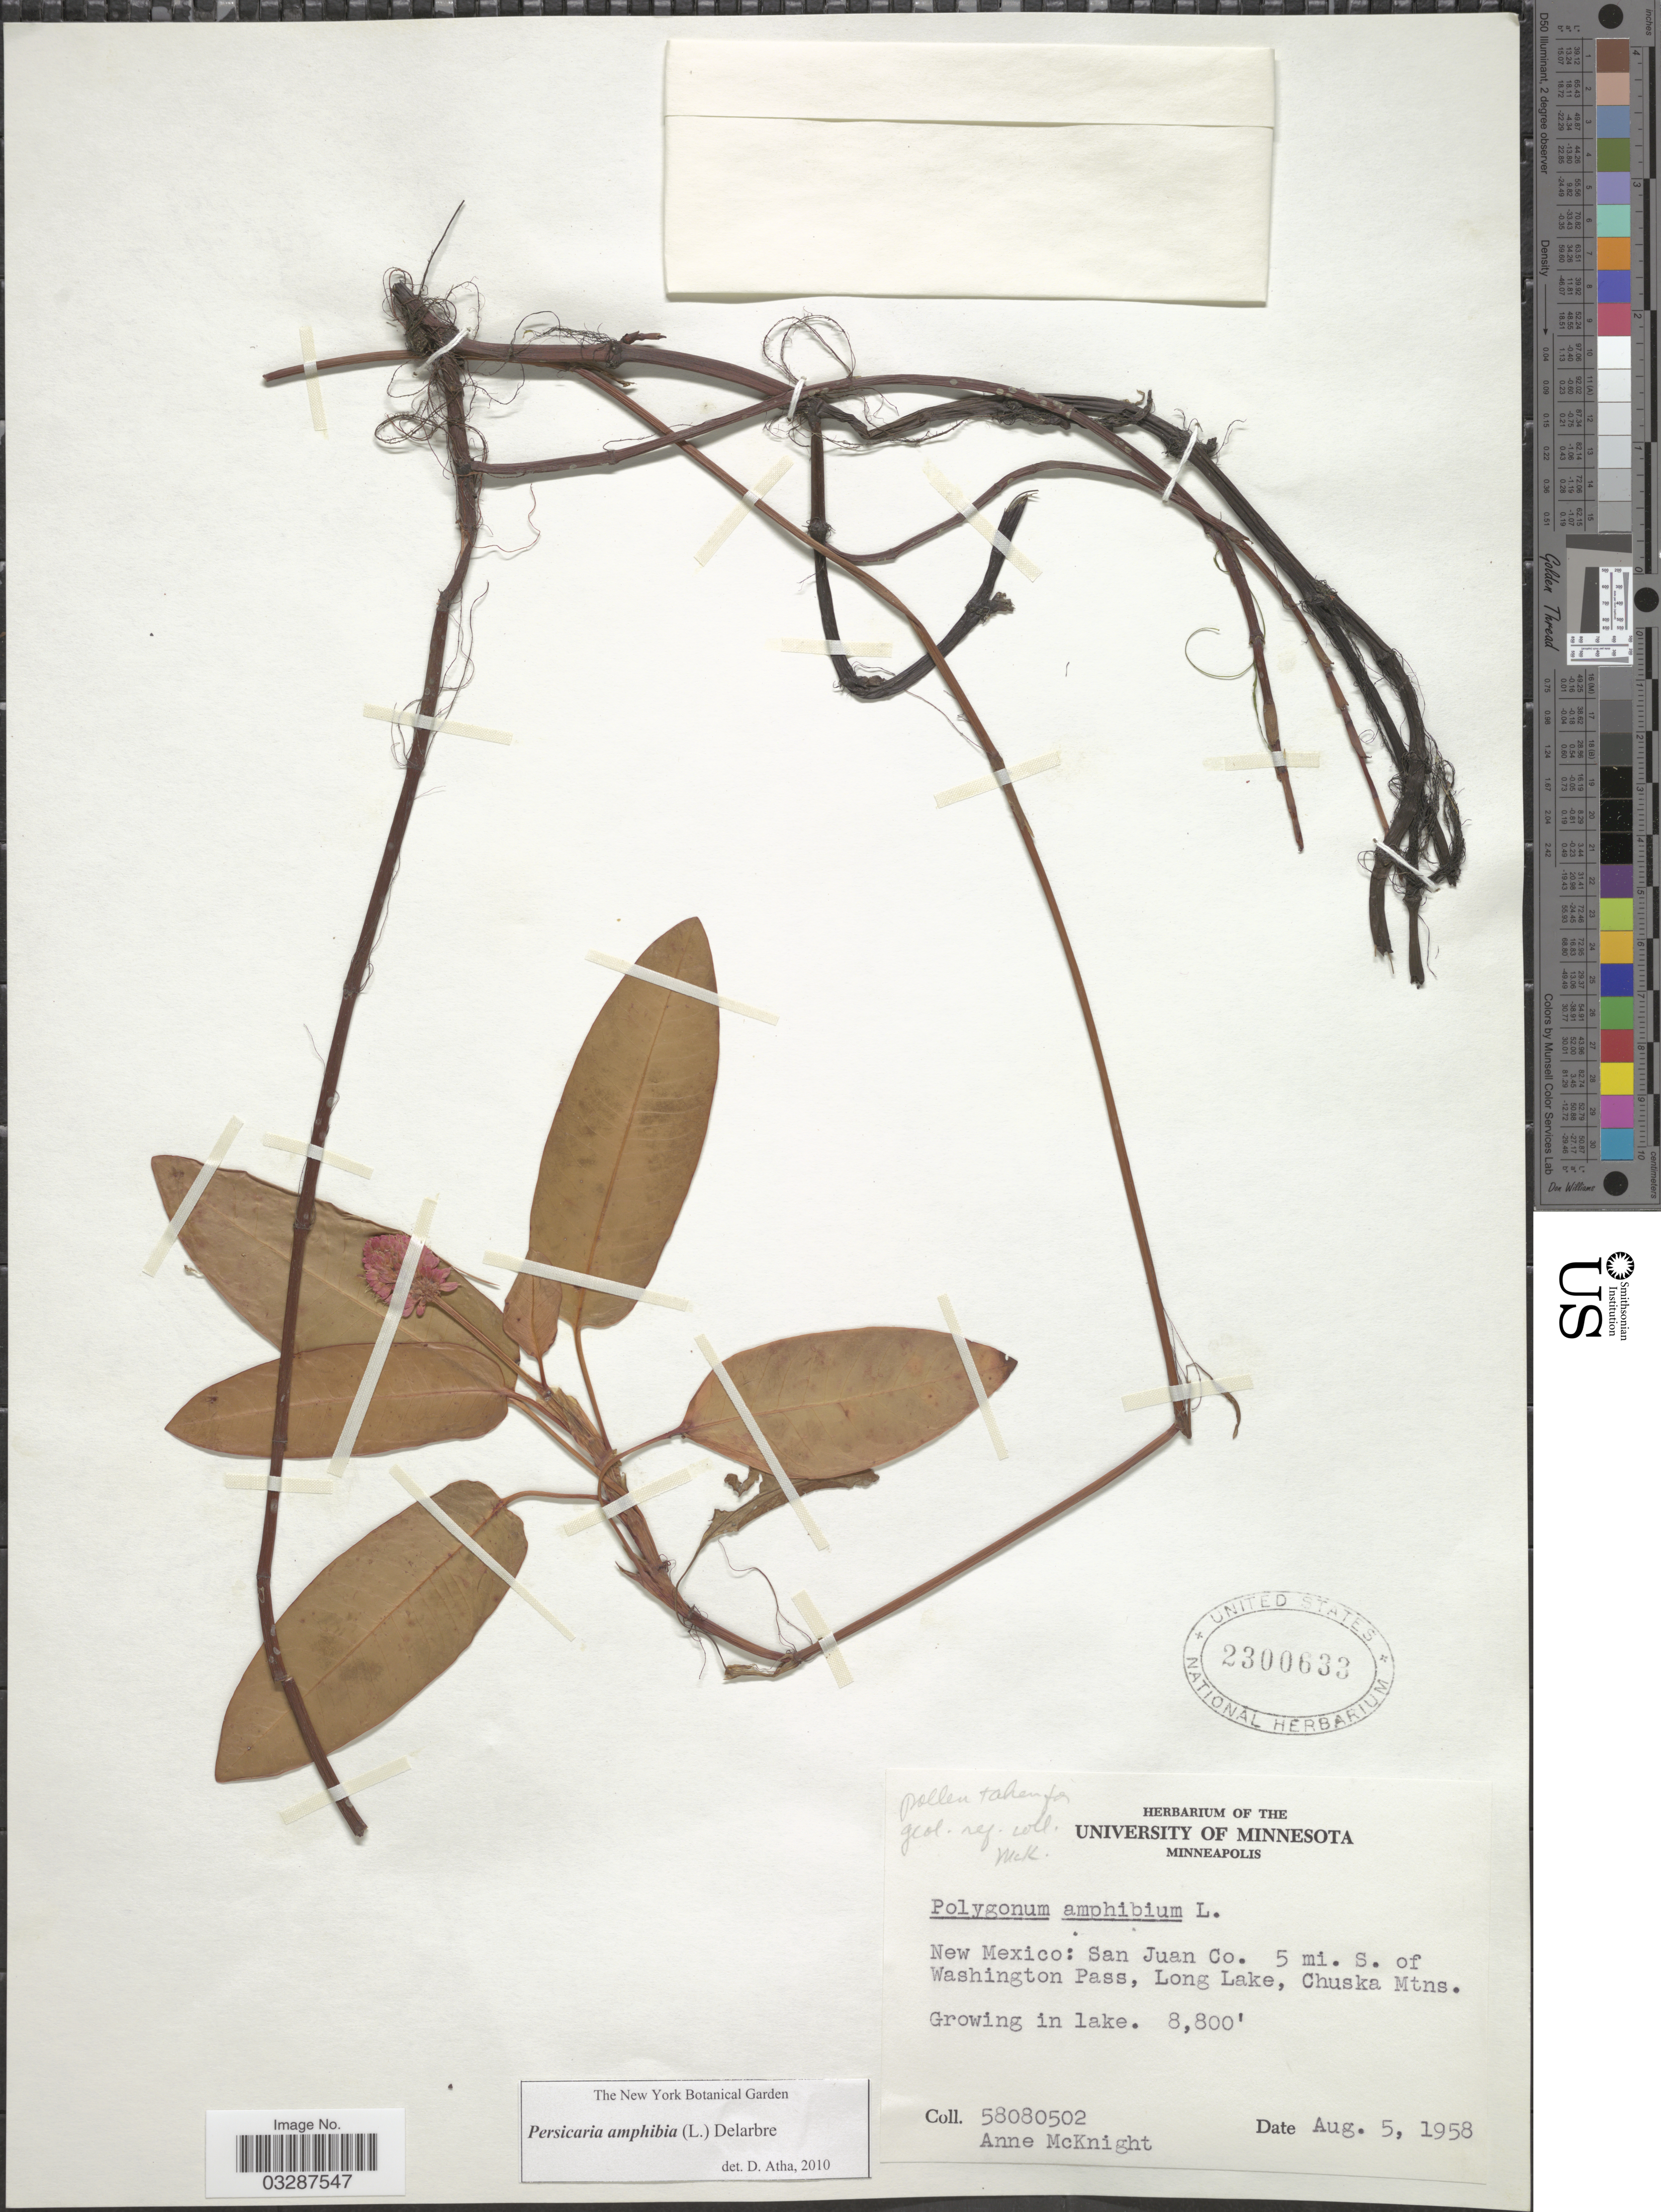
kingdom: Plantae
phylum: Tracheophyta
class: Magnoliopsida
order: Caryophyllales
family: Polygonaceae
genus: Persicaria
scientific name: Persicaria amphibia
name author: (L.) Delarbre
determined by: Atha, D. E.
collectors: A. McKnight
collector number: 58080502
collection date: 1958-08-05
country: United States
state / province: New Mexico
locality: San Juan Co. 5 mi. S. of Washington Pass, Long Lake, Chuska Mtns.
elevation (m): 2682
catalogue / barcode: US 2300633